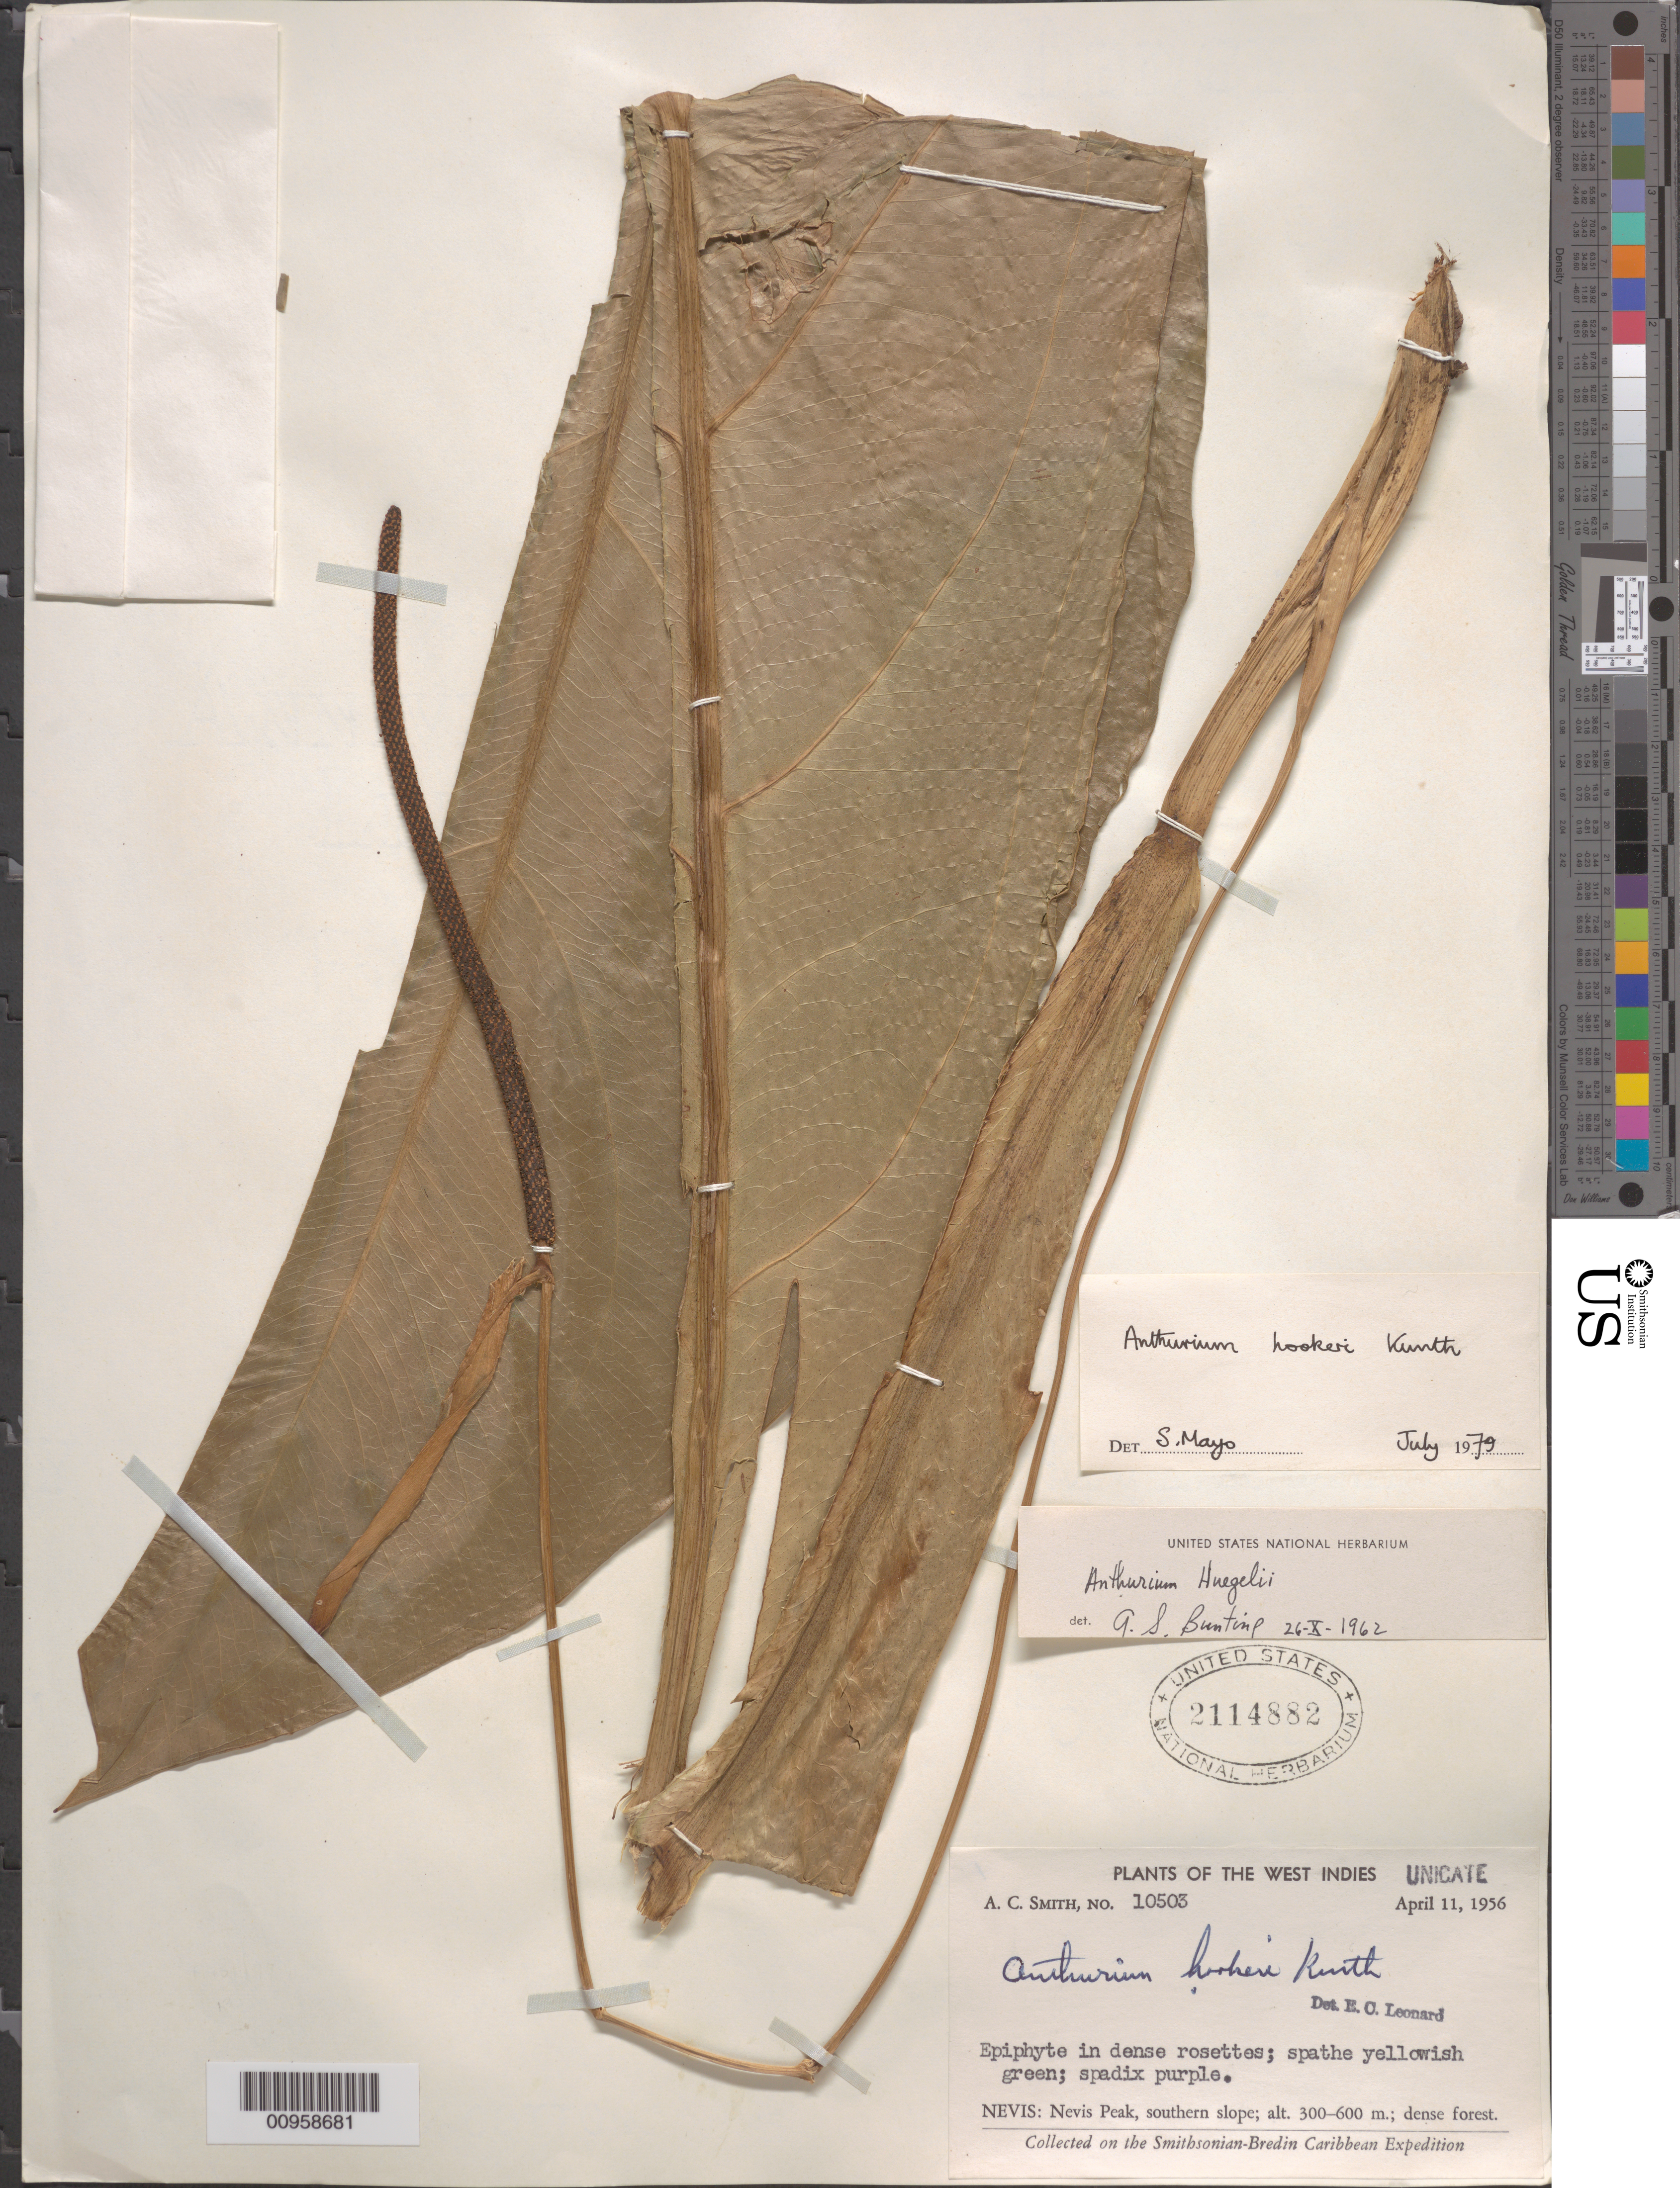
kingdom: Plantae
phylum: Tracheophyta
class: Liliopsida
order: Alismatales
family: Araceae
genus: Anthurium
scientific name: Anthurium hookeri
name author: Kunth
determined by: Mayo, S.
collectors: A. C. Smith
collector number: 10503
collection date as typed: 11 Apr 1956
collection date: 1956-04-11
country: St. Christopher-Nevis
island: Nevis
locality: Nevis Peak, southern slope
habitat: Dense forest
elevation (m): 300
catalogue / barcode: US 2114882